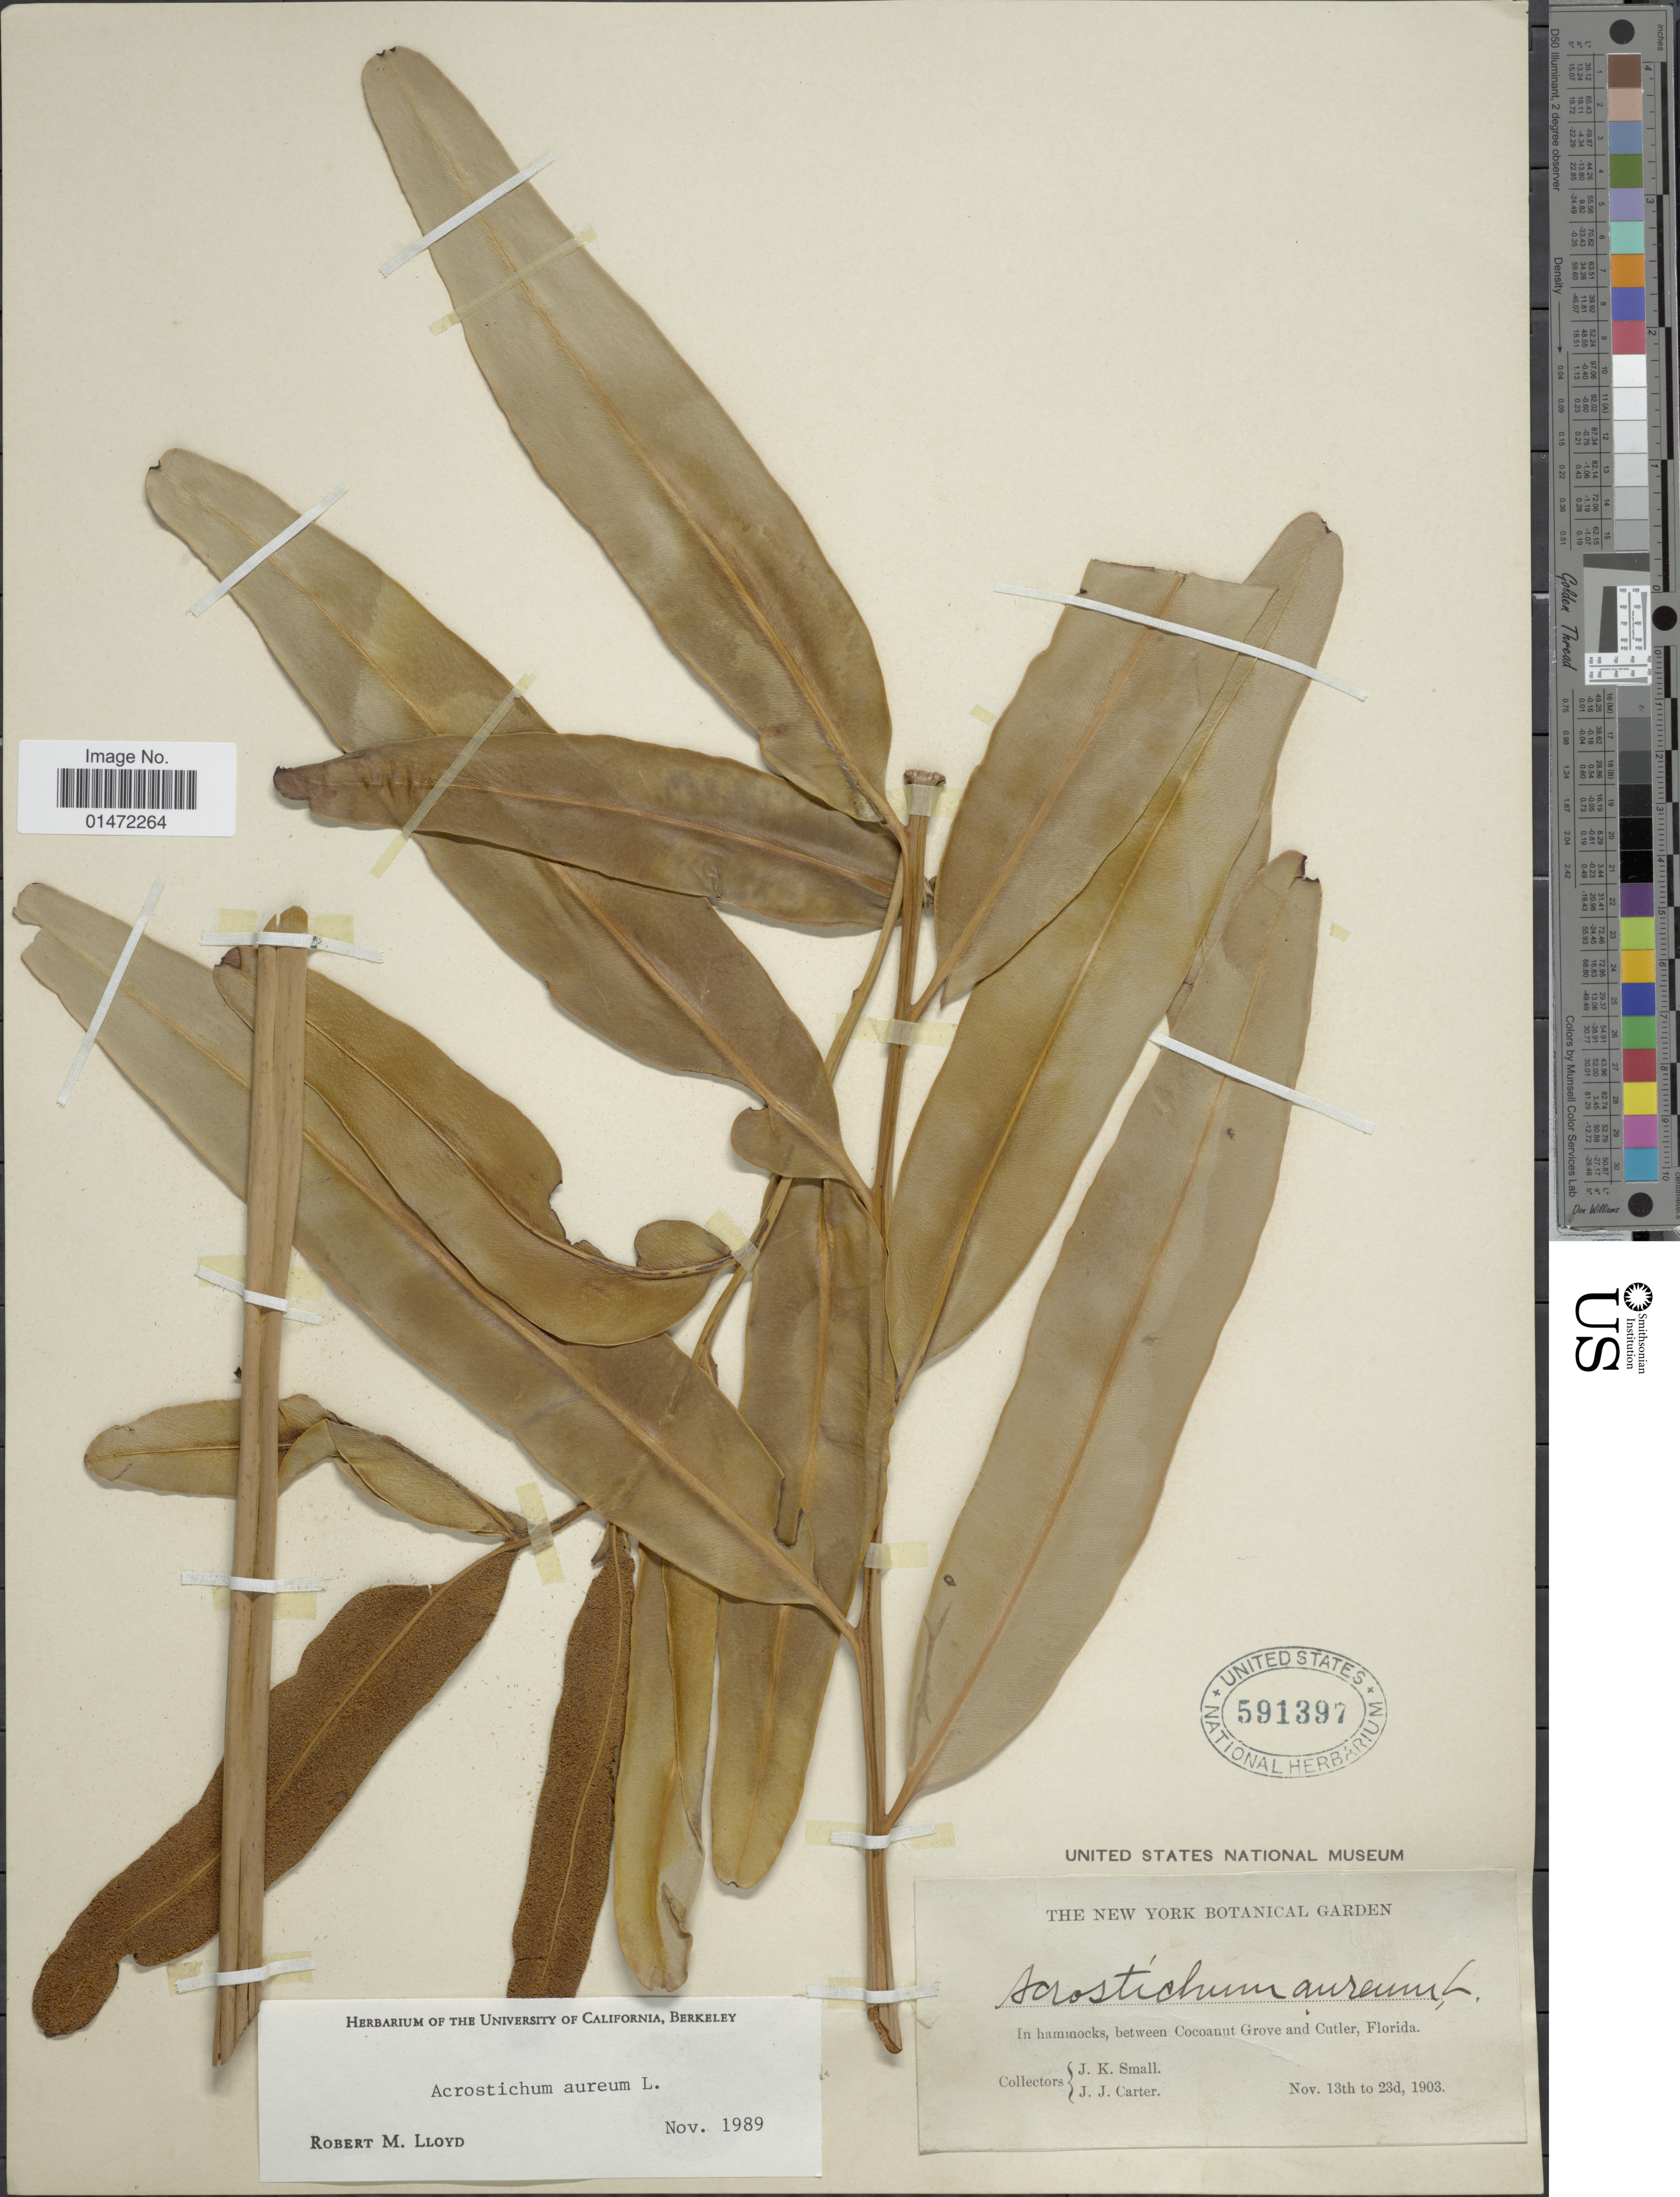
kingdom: Plantae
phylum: Tracheophyta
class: Polypodiopsida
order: Polypodiales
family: Pteridaceae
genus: Acrostichum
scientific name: Acrostichum aureum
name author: L.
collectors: J. K. Small & J. Carter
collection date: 1903-11-13/1903-11-23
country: United States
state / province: Florida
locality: In hammocks, between Cocoanut Grove and Cutler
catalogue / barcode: US 591397